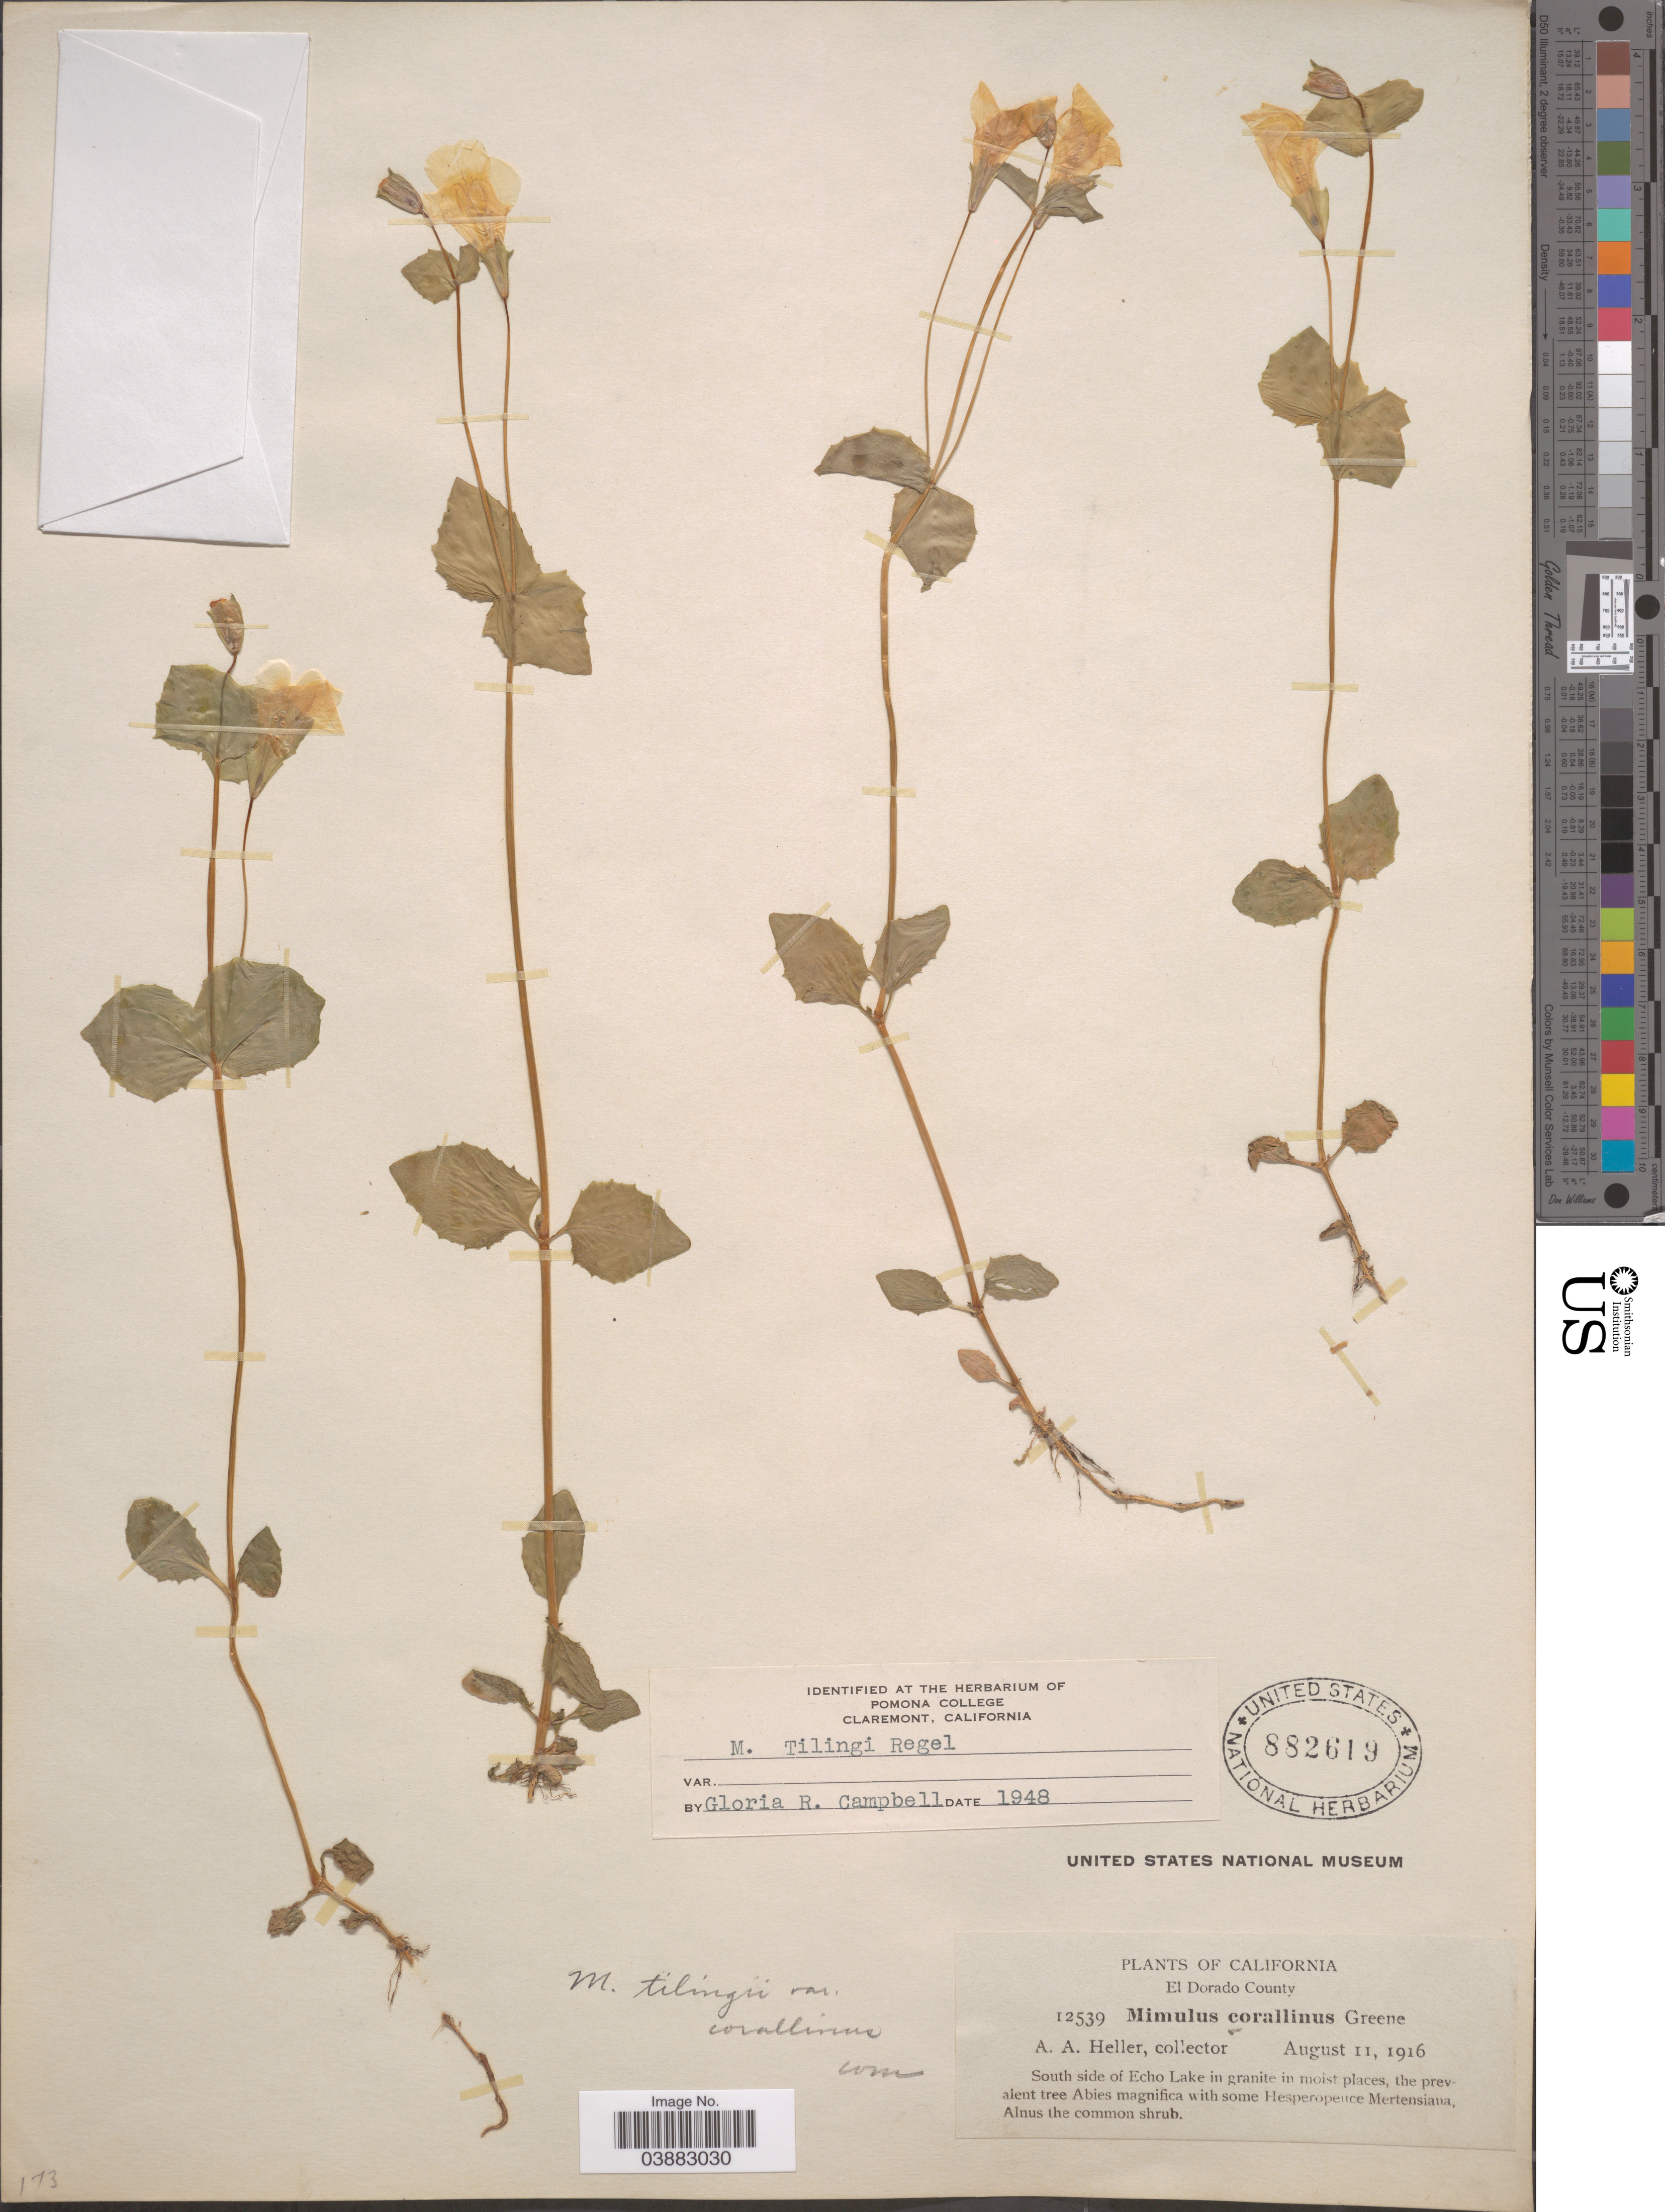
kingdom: Plantae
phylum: Tracheophyta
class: Magnoliopsida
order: Lamiales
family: Phrymaceae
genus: Mimulus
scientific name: Mimulus tilingii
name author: Regel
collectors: A. A. Heller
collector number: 12539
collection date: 1916-08-11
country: United States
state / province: California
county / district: El Dorado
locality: El Dorado County. South side of Echo Lake.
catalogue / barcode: US 882619